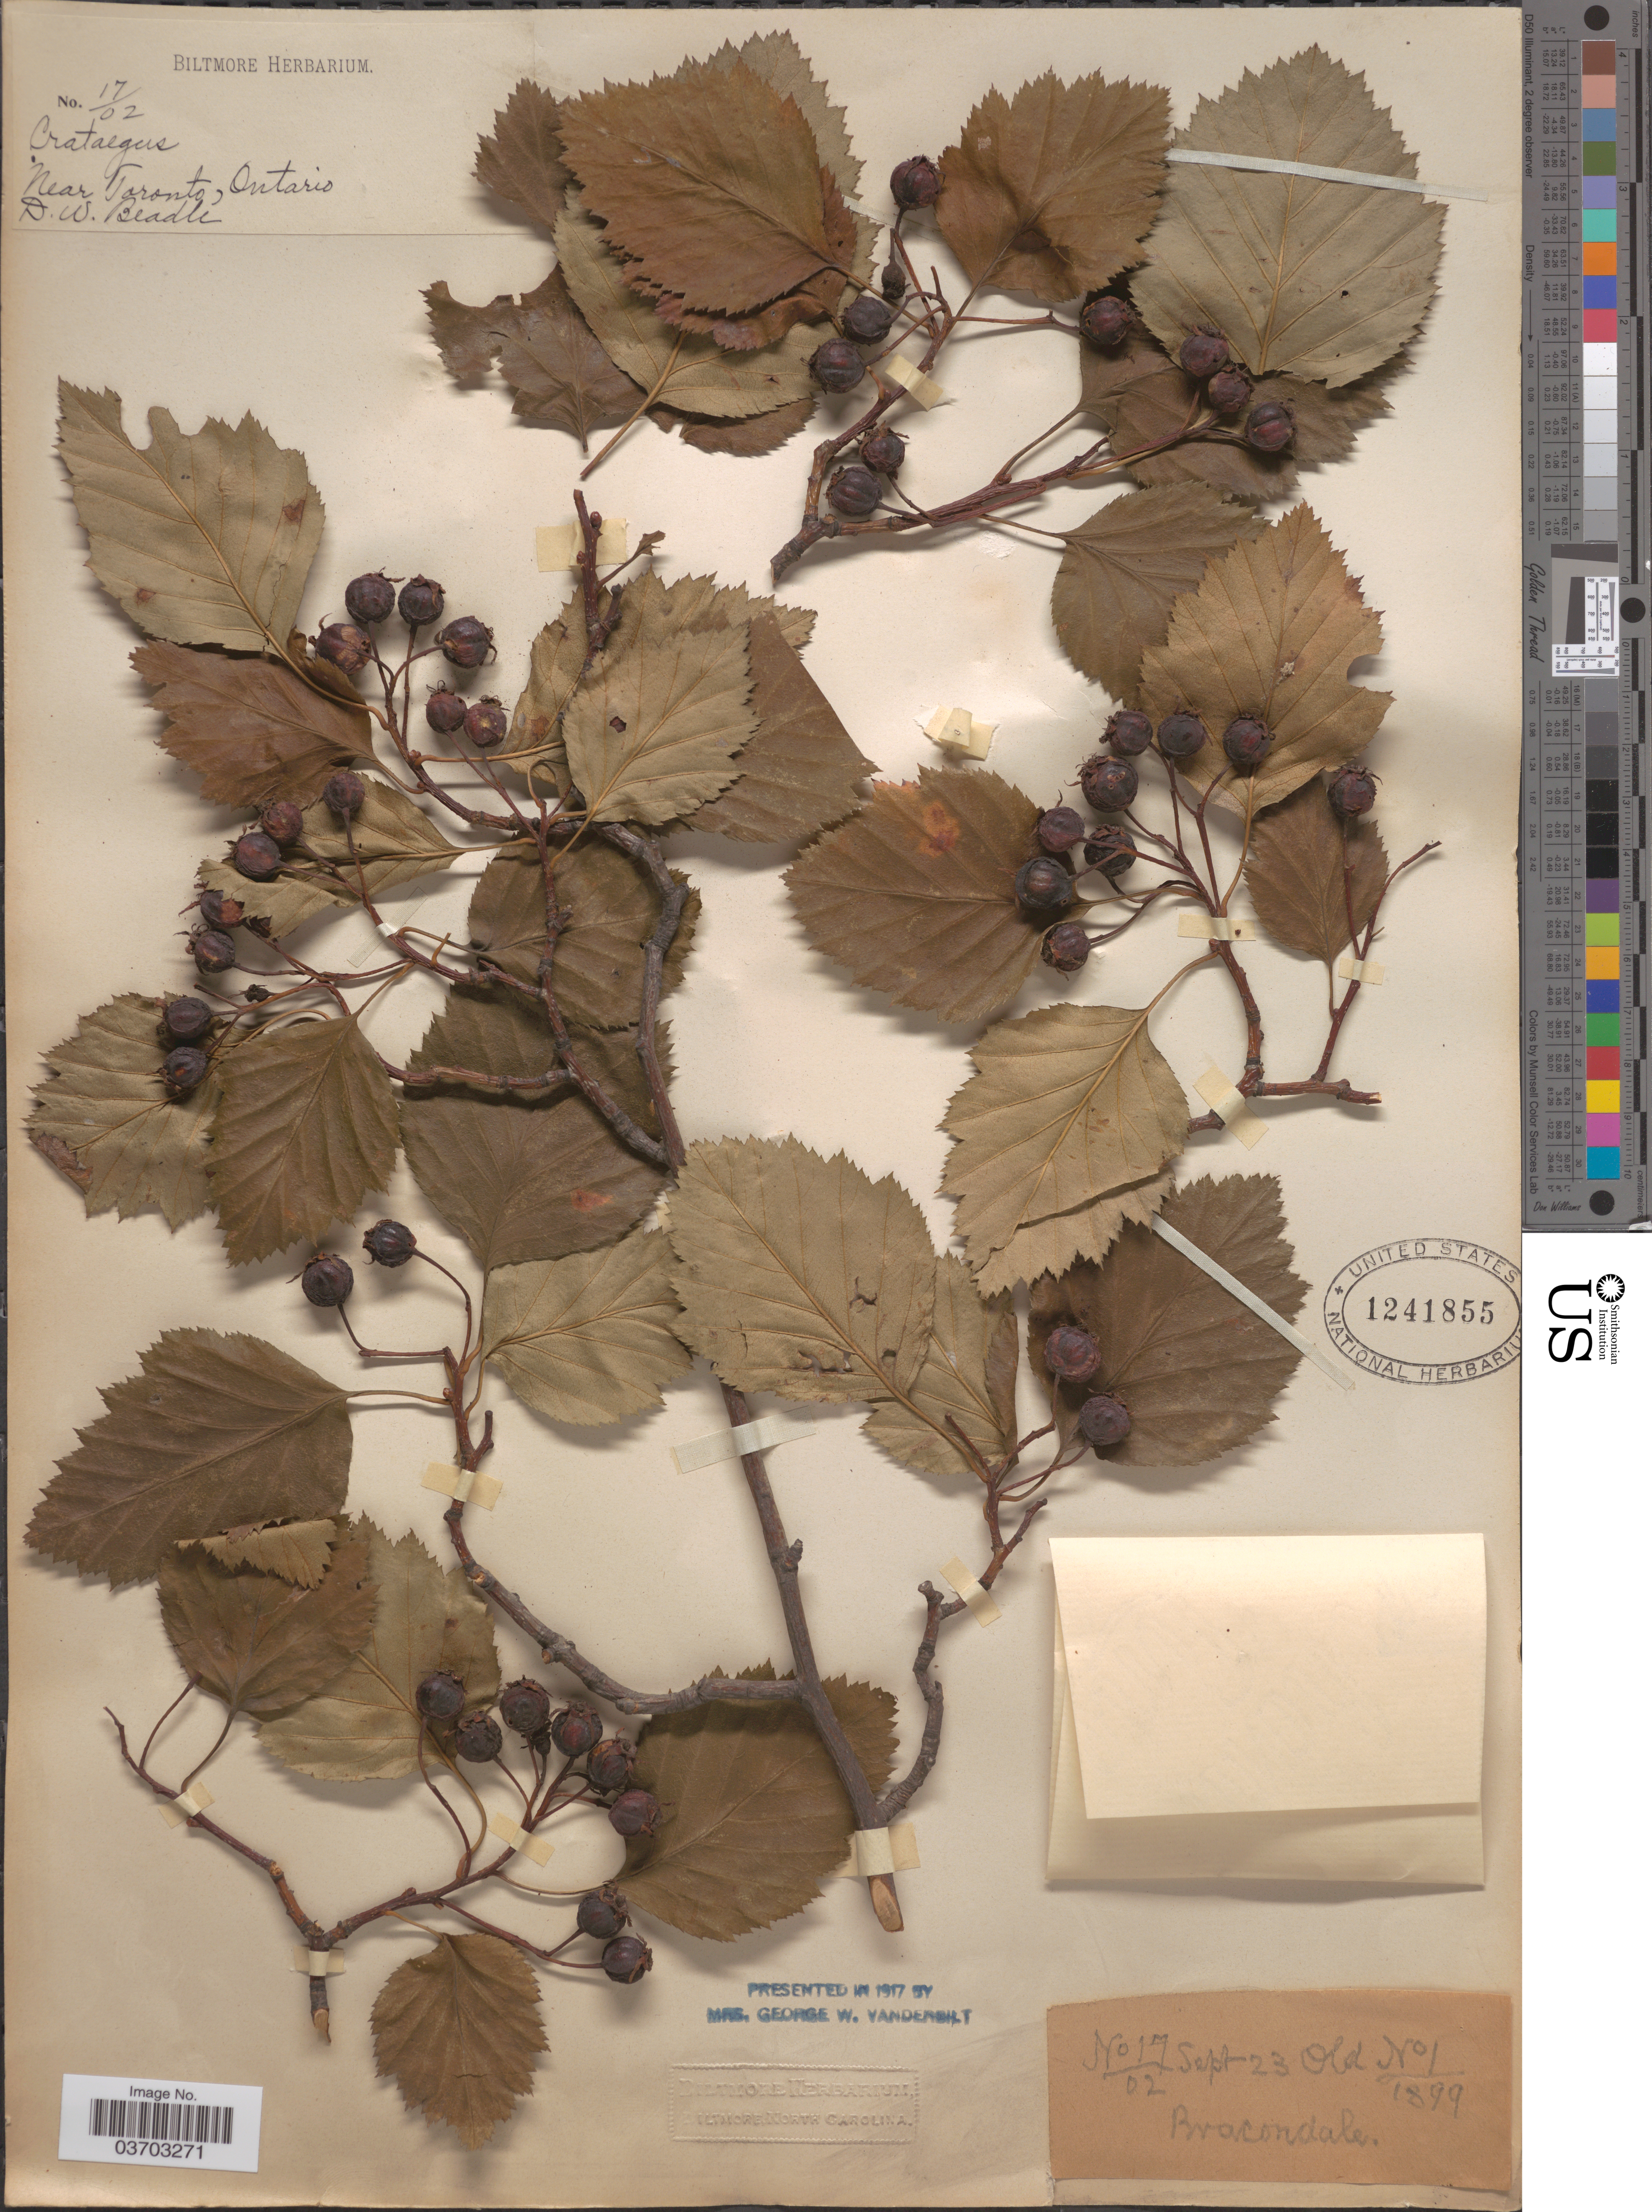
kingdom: Plantae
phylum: Tracheophyta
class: Magnoliopsida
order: Rosales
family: Rosaceae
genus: Crataegus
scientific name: Crataegus sp.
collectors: D. Beadle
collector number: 17/02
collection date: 1899-09-23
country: Canada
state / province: Ontario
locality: Near Toronto.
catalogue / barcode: US 1241855